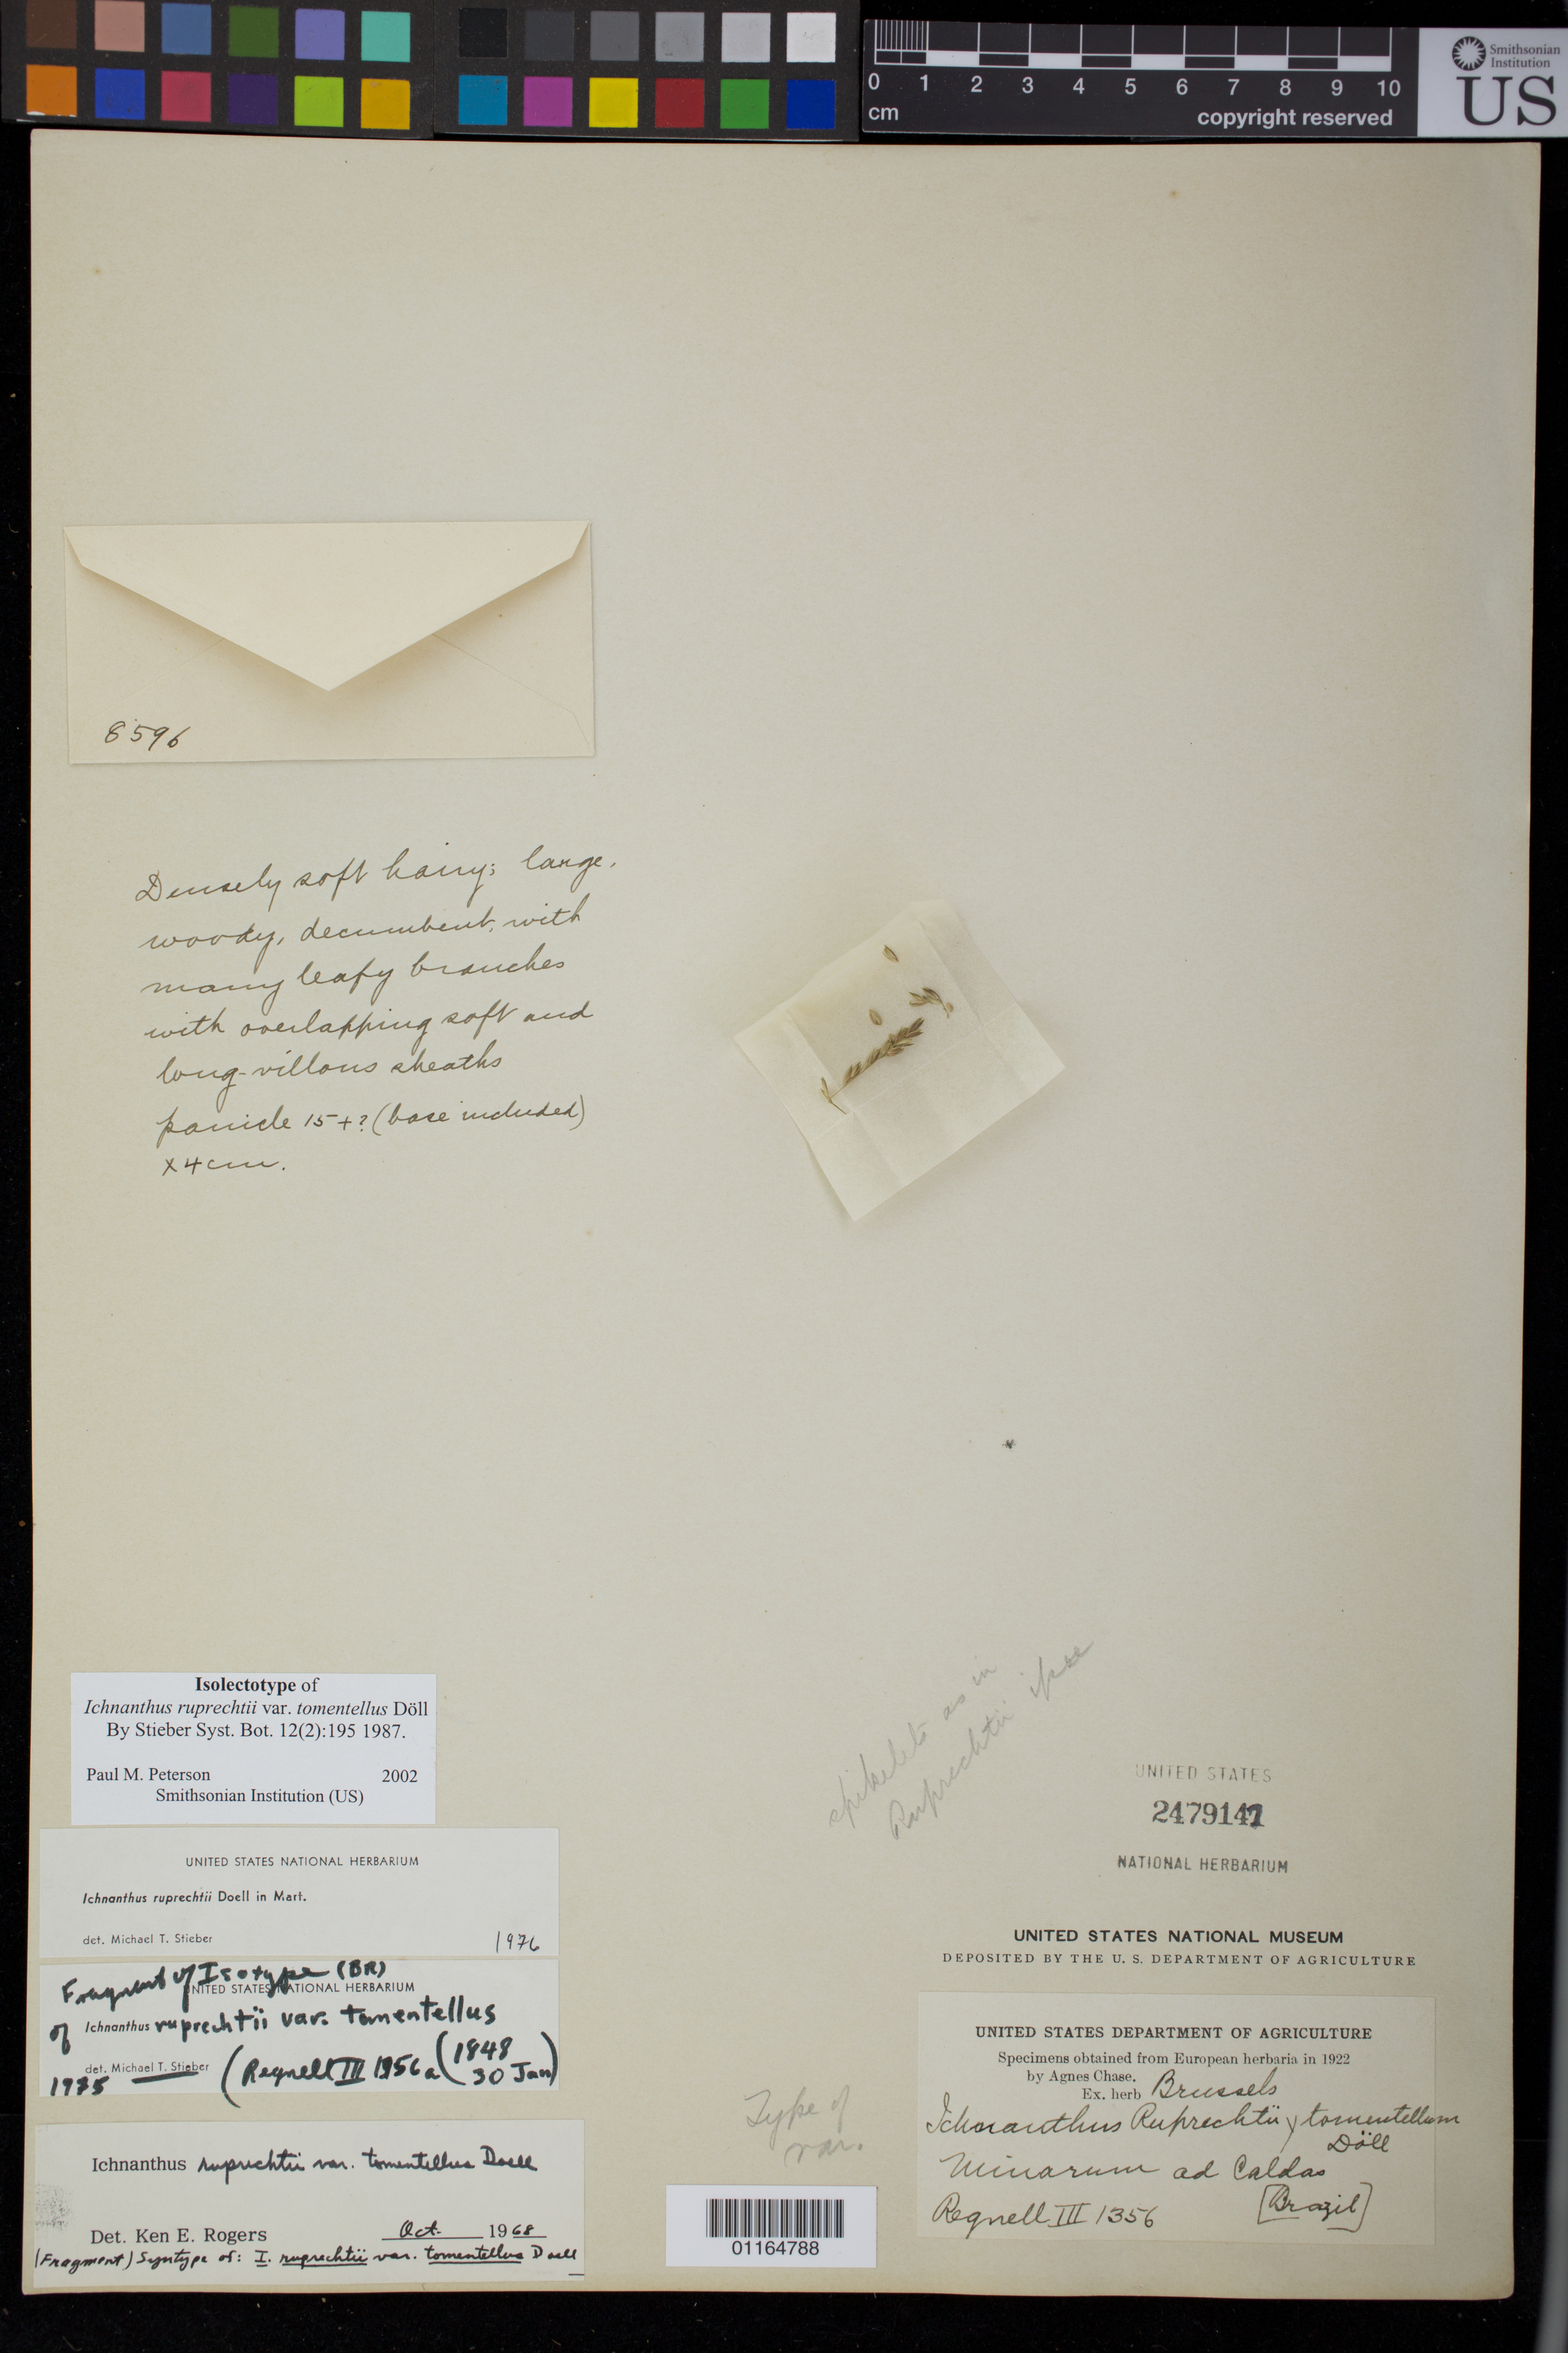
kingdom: Plantae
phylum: Tracheophyta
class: Liliopsida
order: Poales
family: Poaceae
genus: Ichnanthus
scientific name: Ichnanthus ruprechtii var. tomentellus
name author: Döll in Mart.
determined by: Peterson, Paul M., (BOT), Smithsonian Institution - National Museum of Natural History (UNITED STATES)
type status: Isolectotype; Type Collection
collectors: A. F. Regnell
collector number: III 1356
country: Brazil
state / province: Minas Gerais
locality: Caldas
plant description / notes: Fragmentary material of type specimen ex herb. Brussels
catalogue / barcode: US 2479147